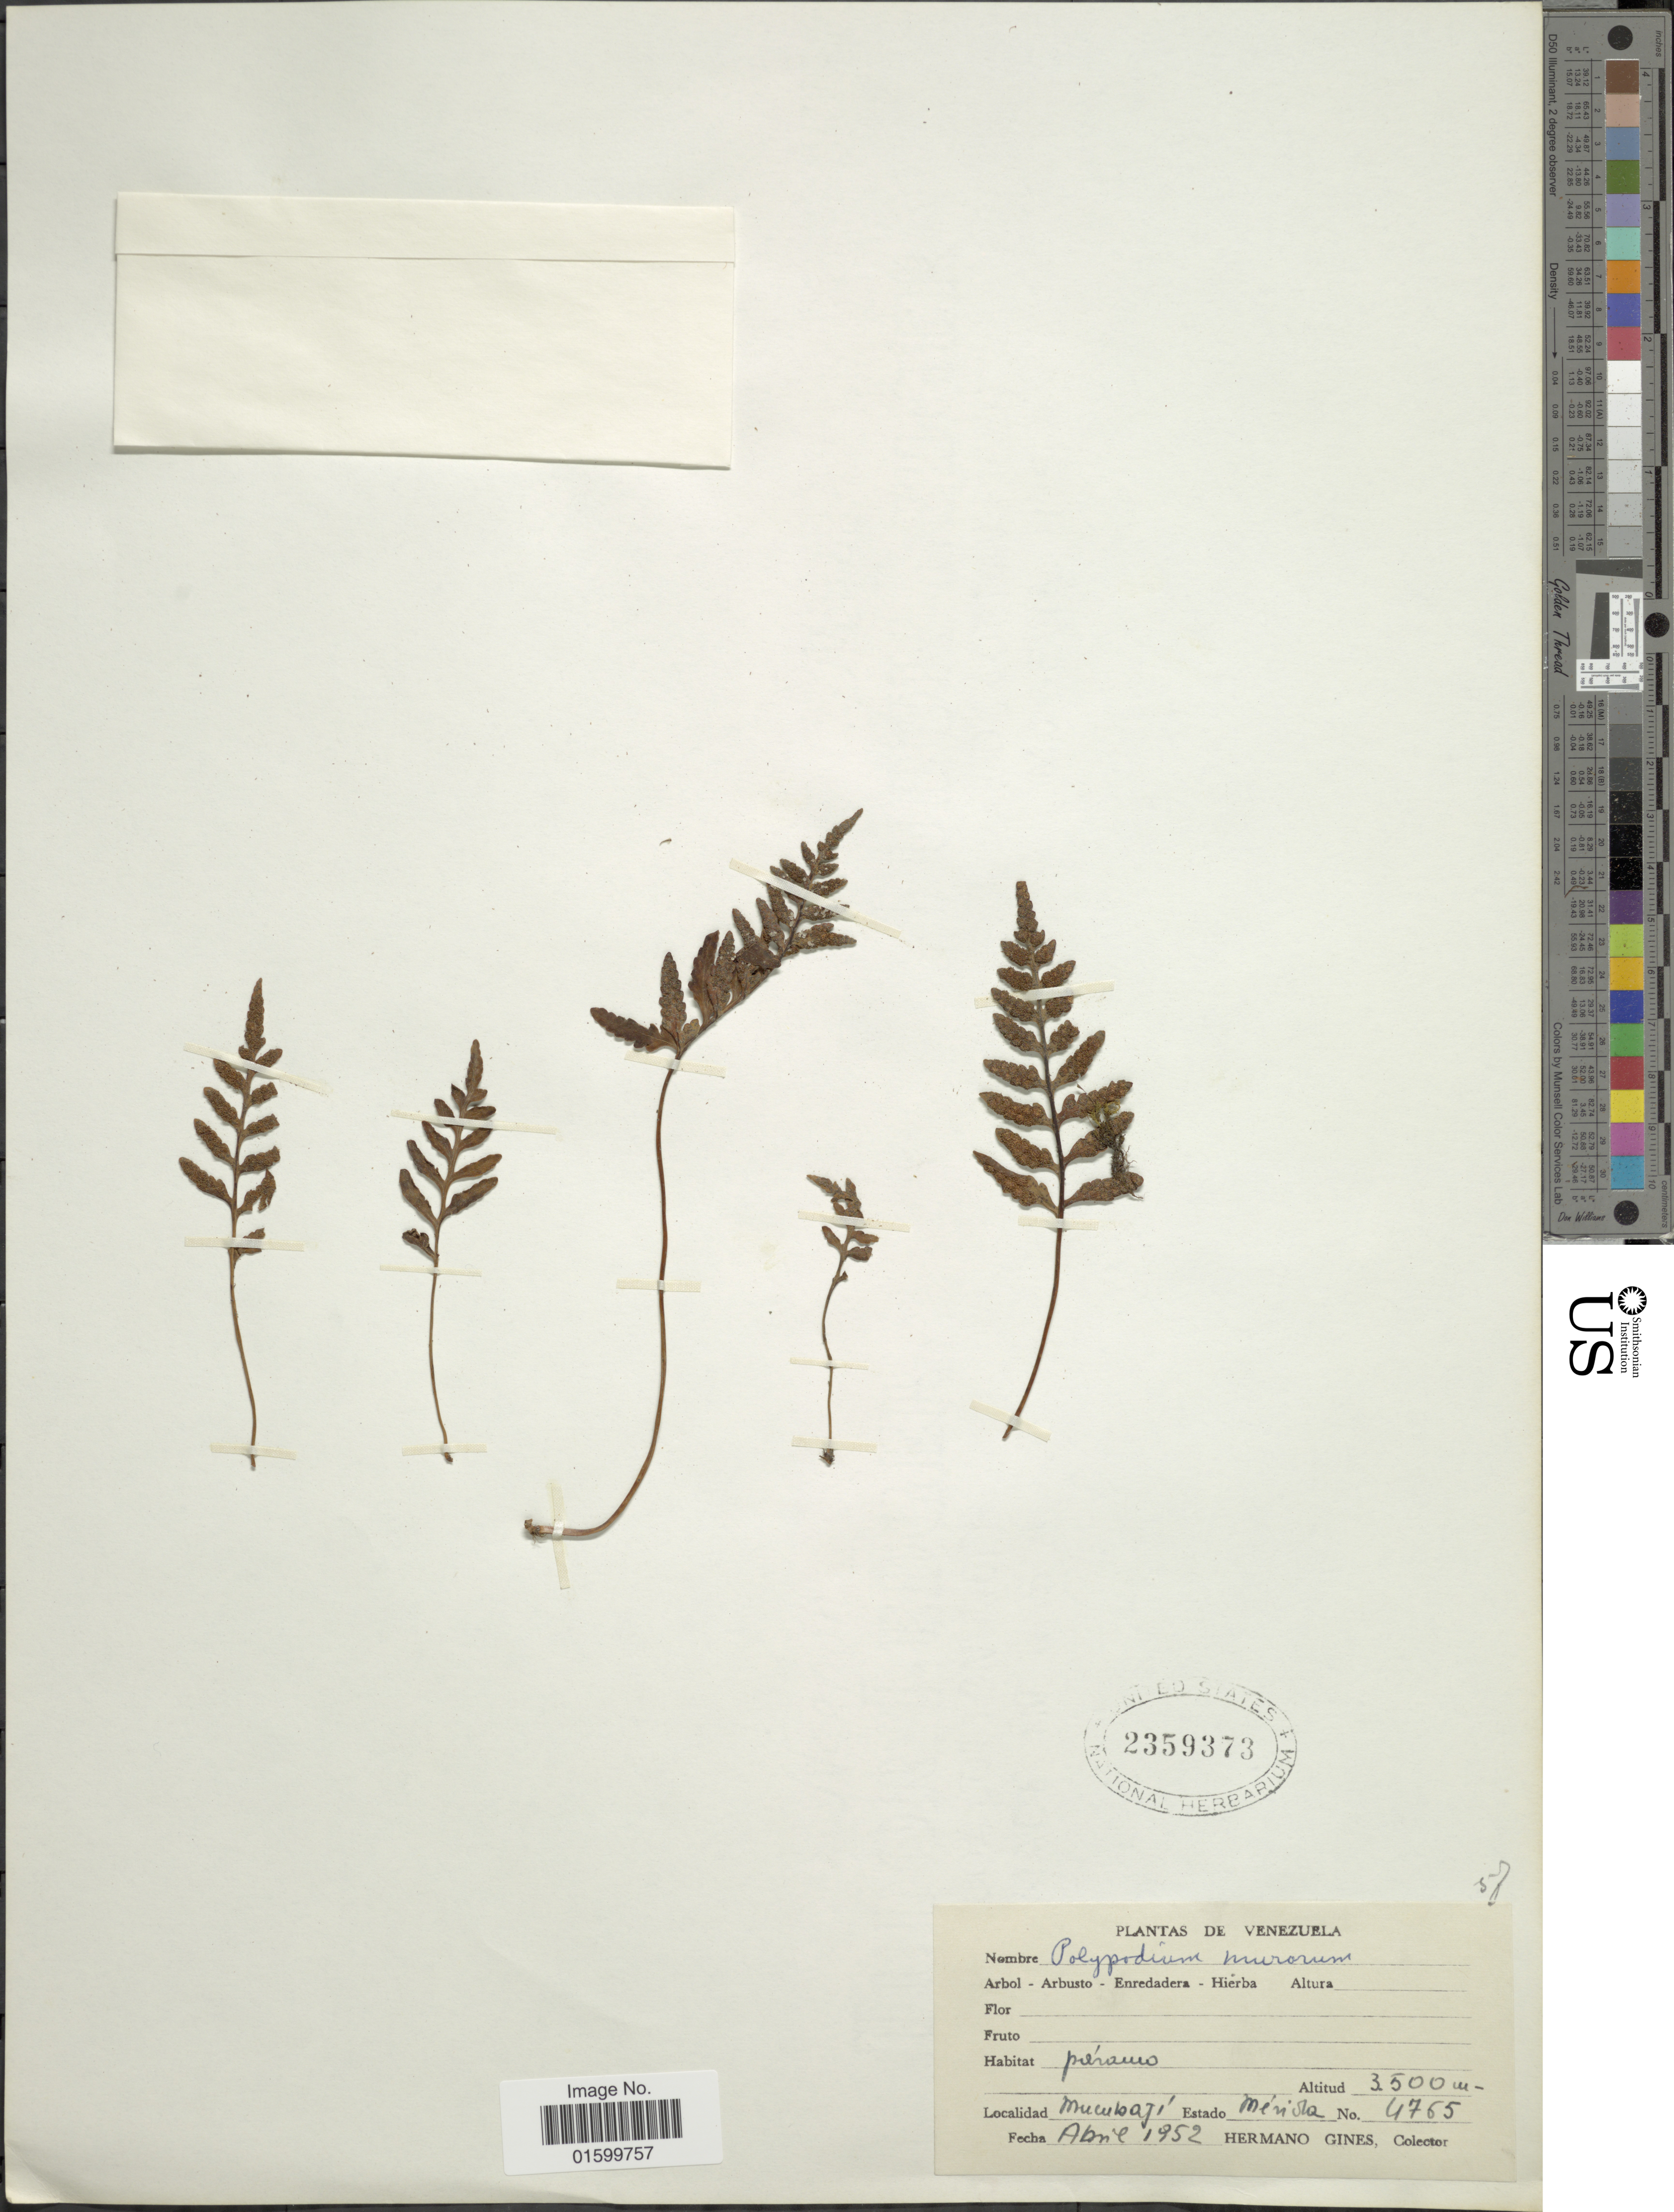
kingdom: Plantae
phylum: Tracheophyta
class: Polypodiopsida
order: Polypodiales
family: Polypodiaceae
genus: Pleopeltis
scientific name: Pleopeltis murorum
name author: (Hook.) A.R. Sm. & Tejero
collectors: Bro. Gines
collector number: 4765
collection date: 1952-04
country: Venezuela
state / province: Mérida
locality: Mucubaji, Estado Merida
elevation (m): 3500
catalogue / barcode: US 2359373